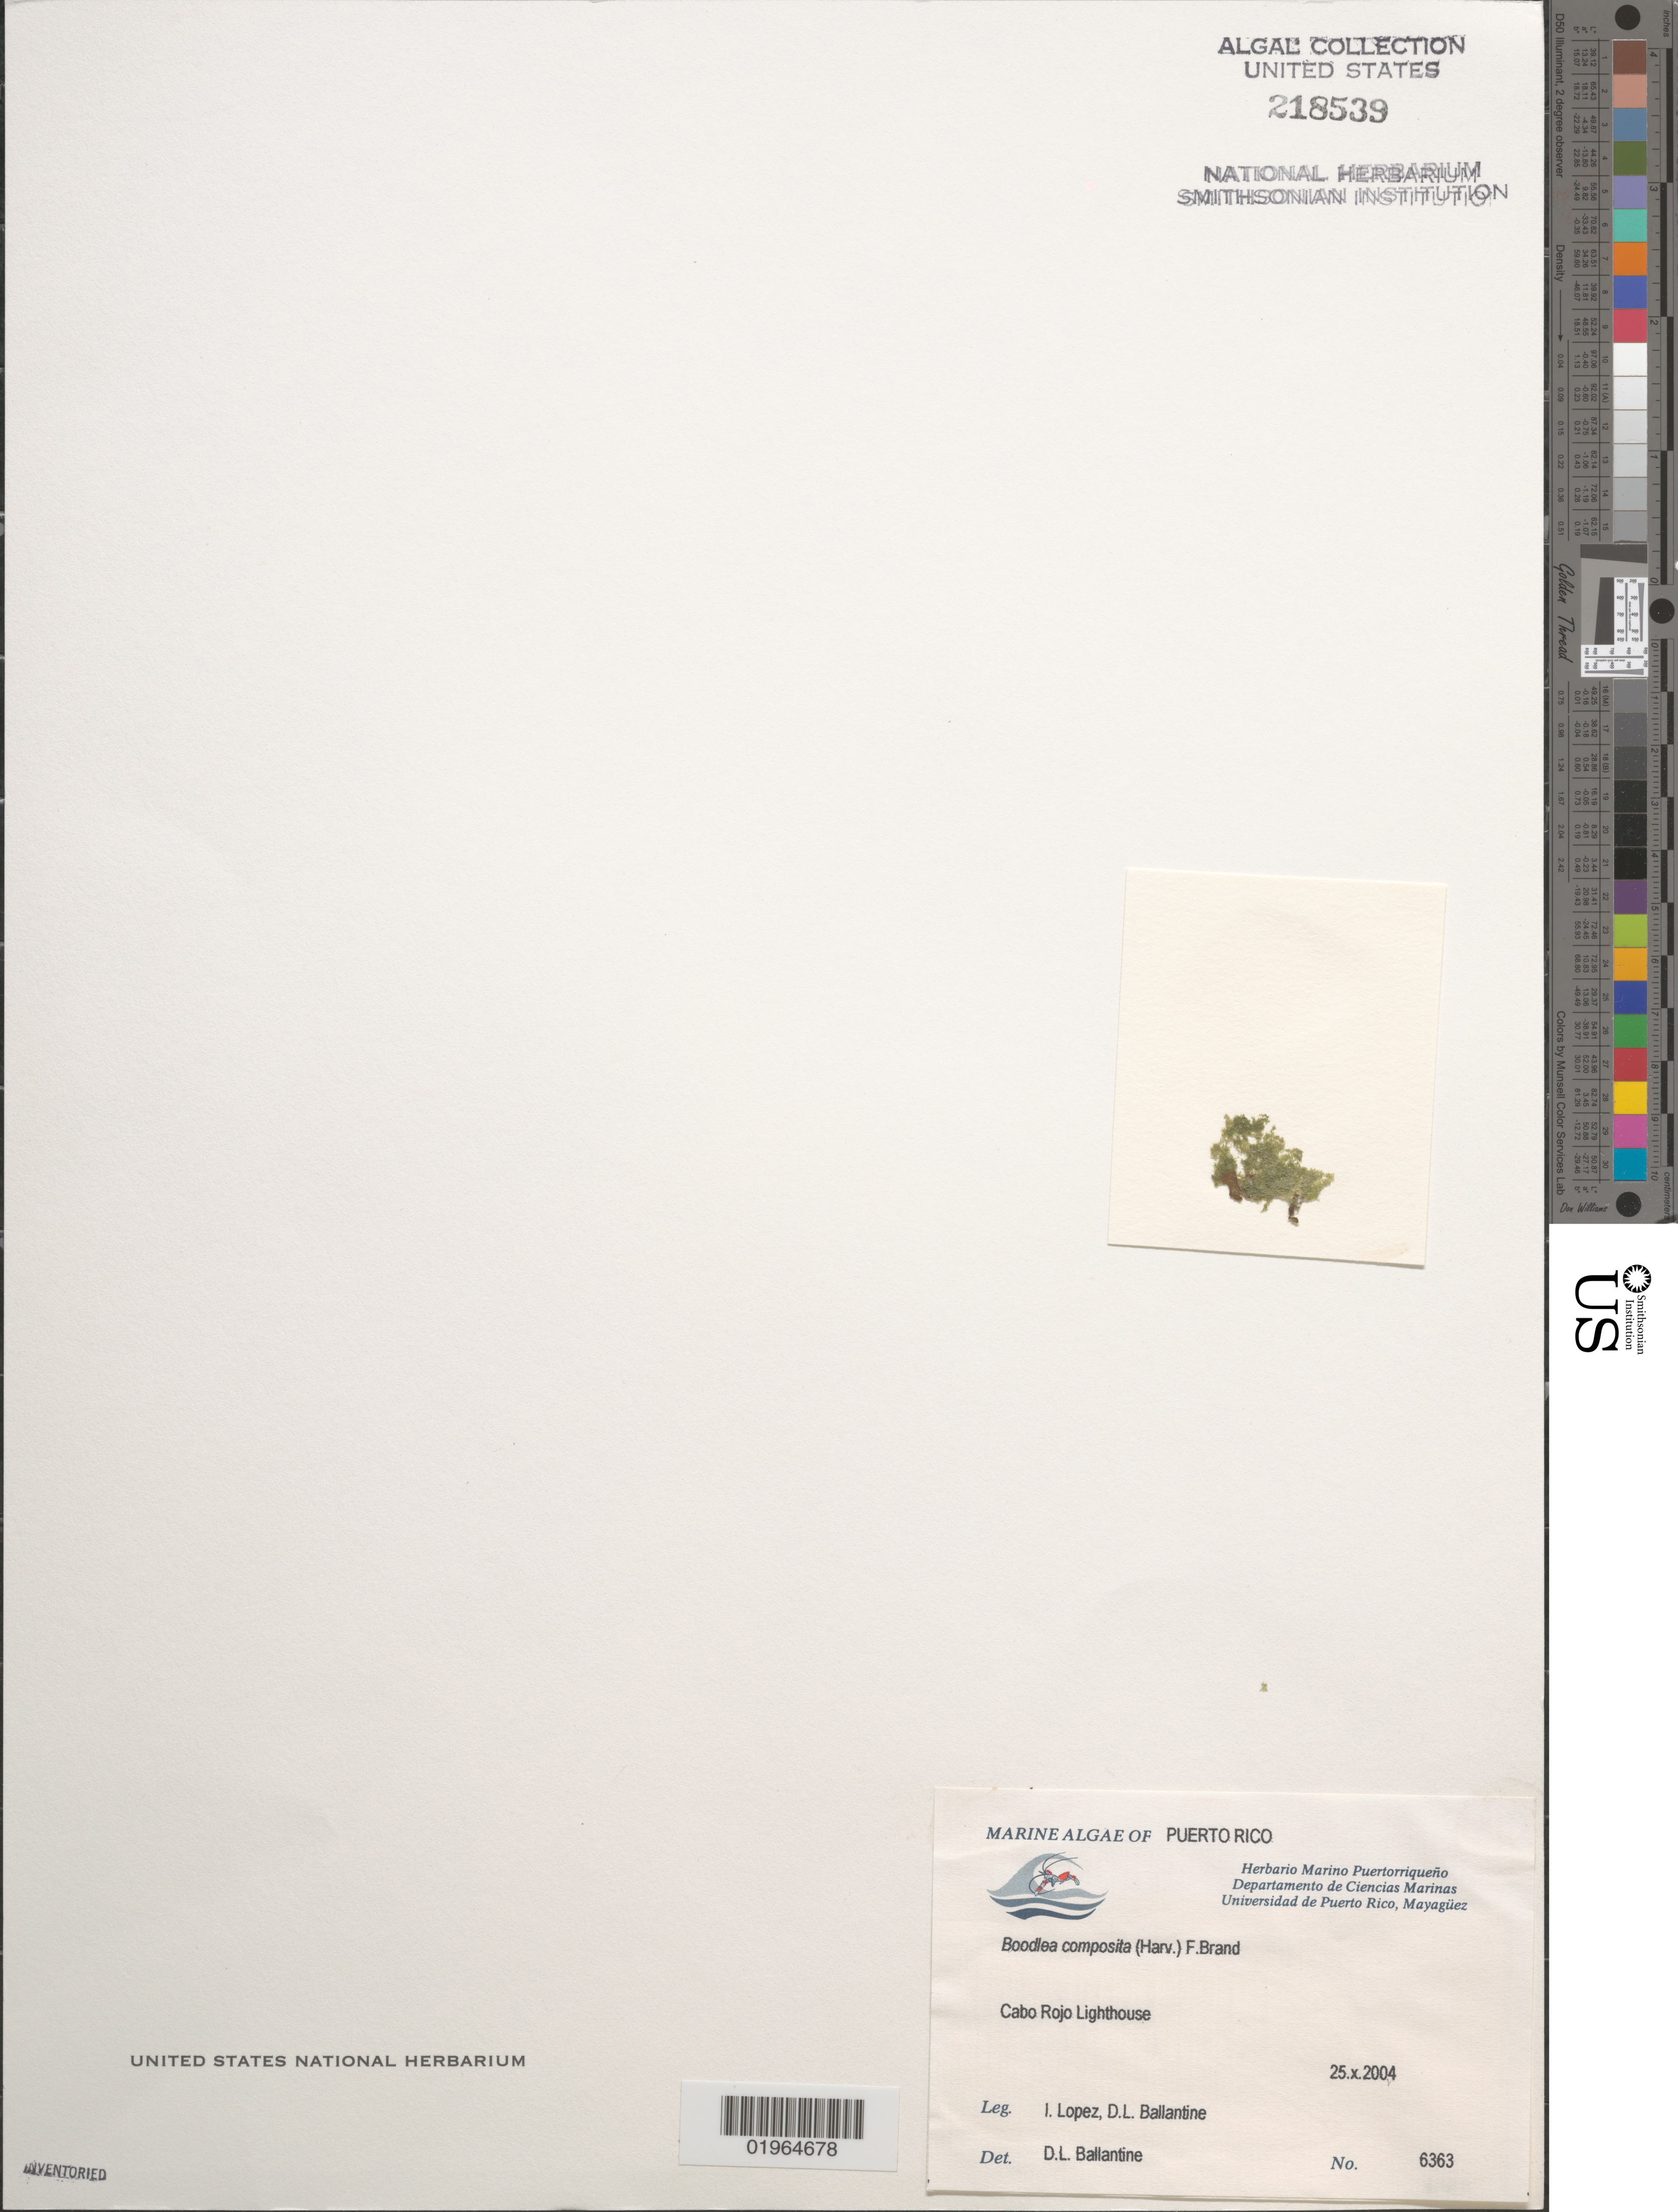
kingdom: Plantae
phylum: Chlorophyta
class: Ulvophyceae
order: Siphonocladales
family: Boodleaceae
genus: Boodlea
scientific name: Boodlea composita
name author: (Humb. & Humb.) Brand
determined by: Ballantine, D. L.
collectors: I. Lopez & D.L. Ballantine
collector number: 6363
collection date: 2004-10-25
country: Puerto Rico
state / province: Cabo Rojo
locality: Cabo Rojo Lighthouse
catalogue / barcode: US 218539